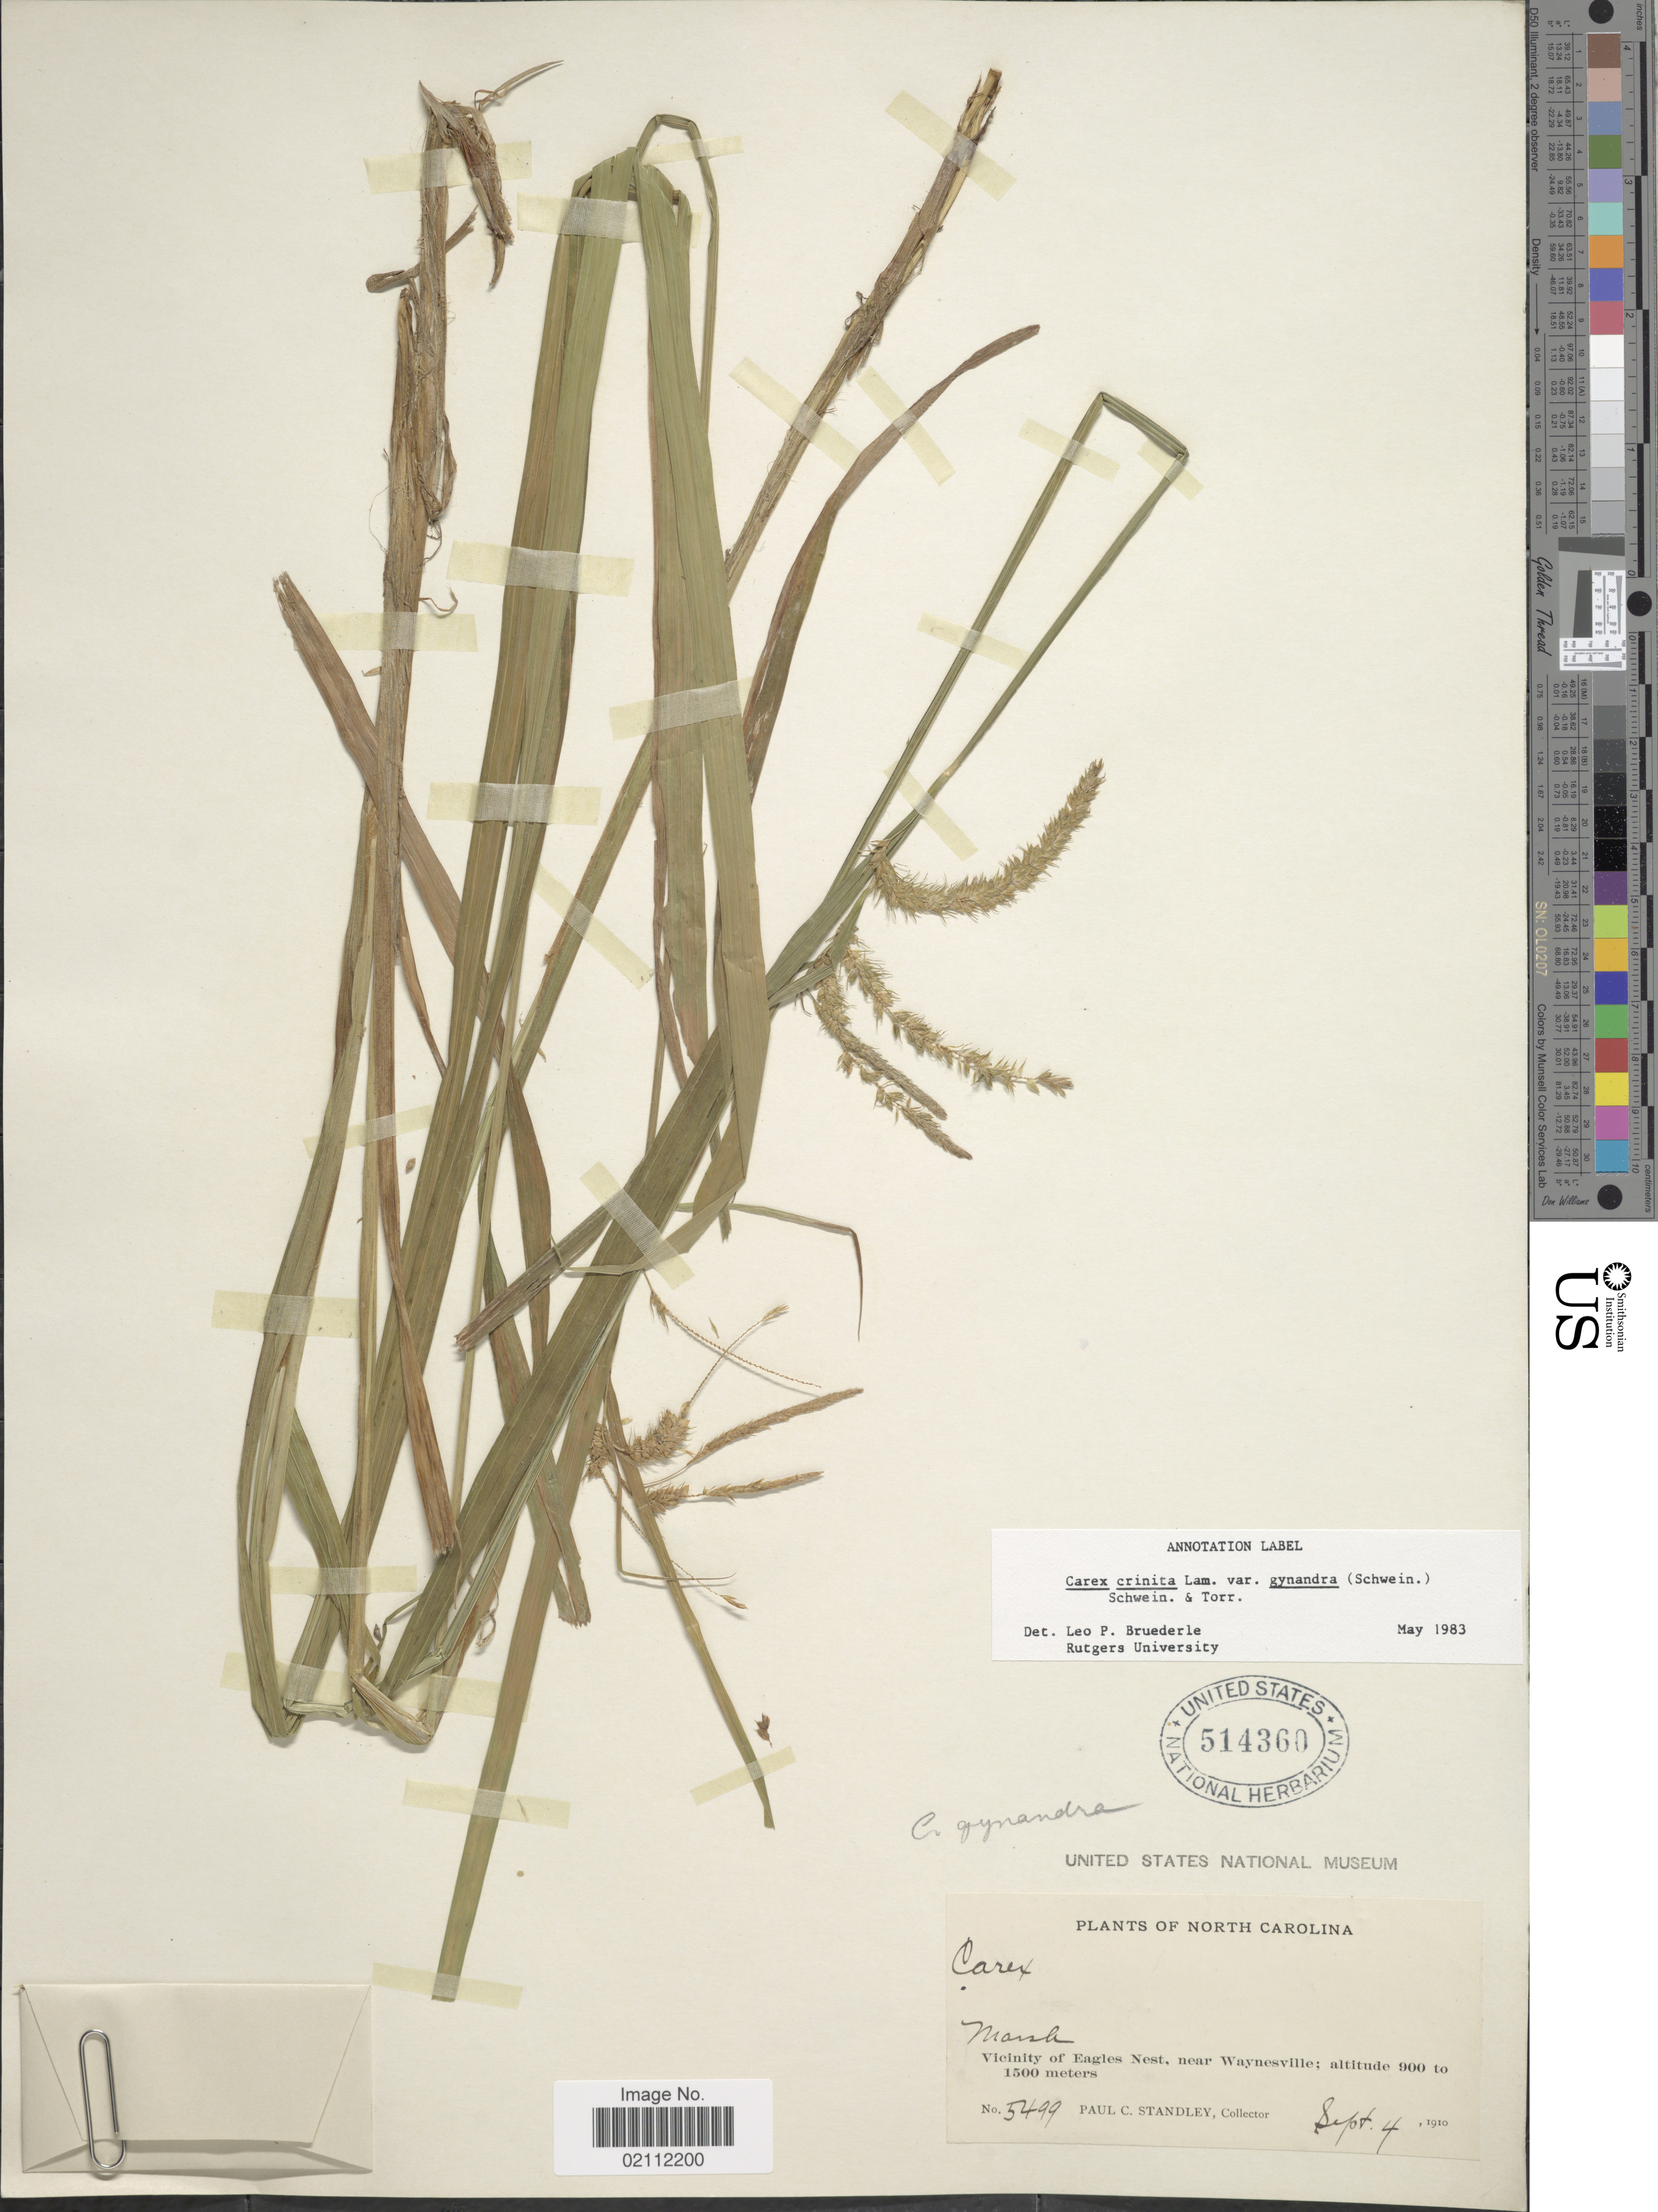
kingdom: Plantae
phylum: Tracheophyta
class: Liliopsida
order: Poales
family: Cyperaceae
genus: Carex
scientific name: Carex gynandra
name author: Schwein.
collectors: P. C. Standley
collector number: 5499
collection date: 1910-09-04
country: United States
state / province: North Carolina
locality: Vicinity of Eagles Nest, near Waynesville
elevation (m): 900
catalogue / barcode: US 514360